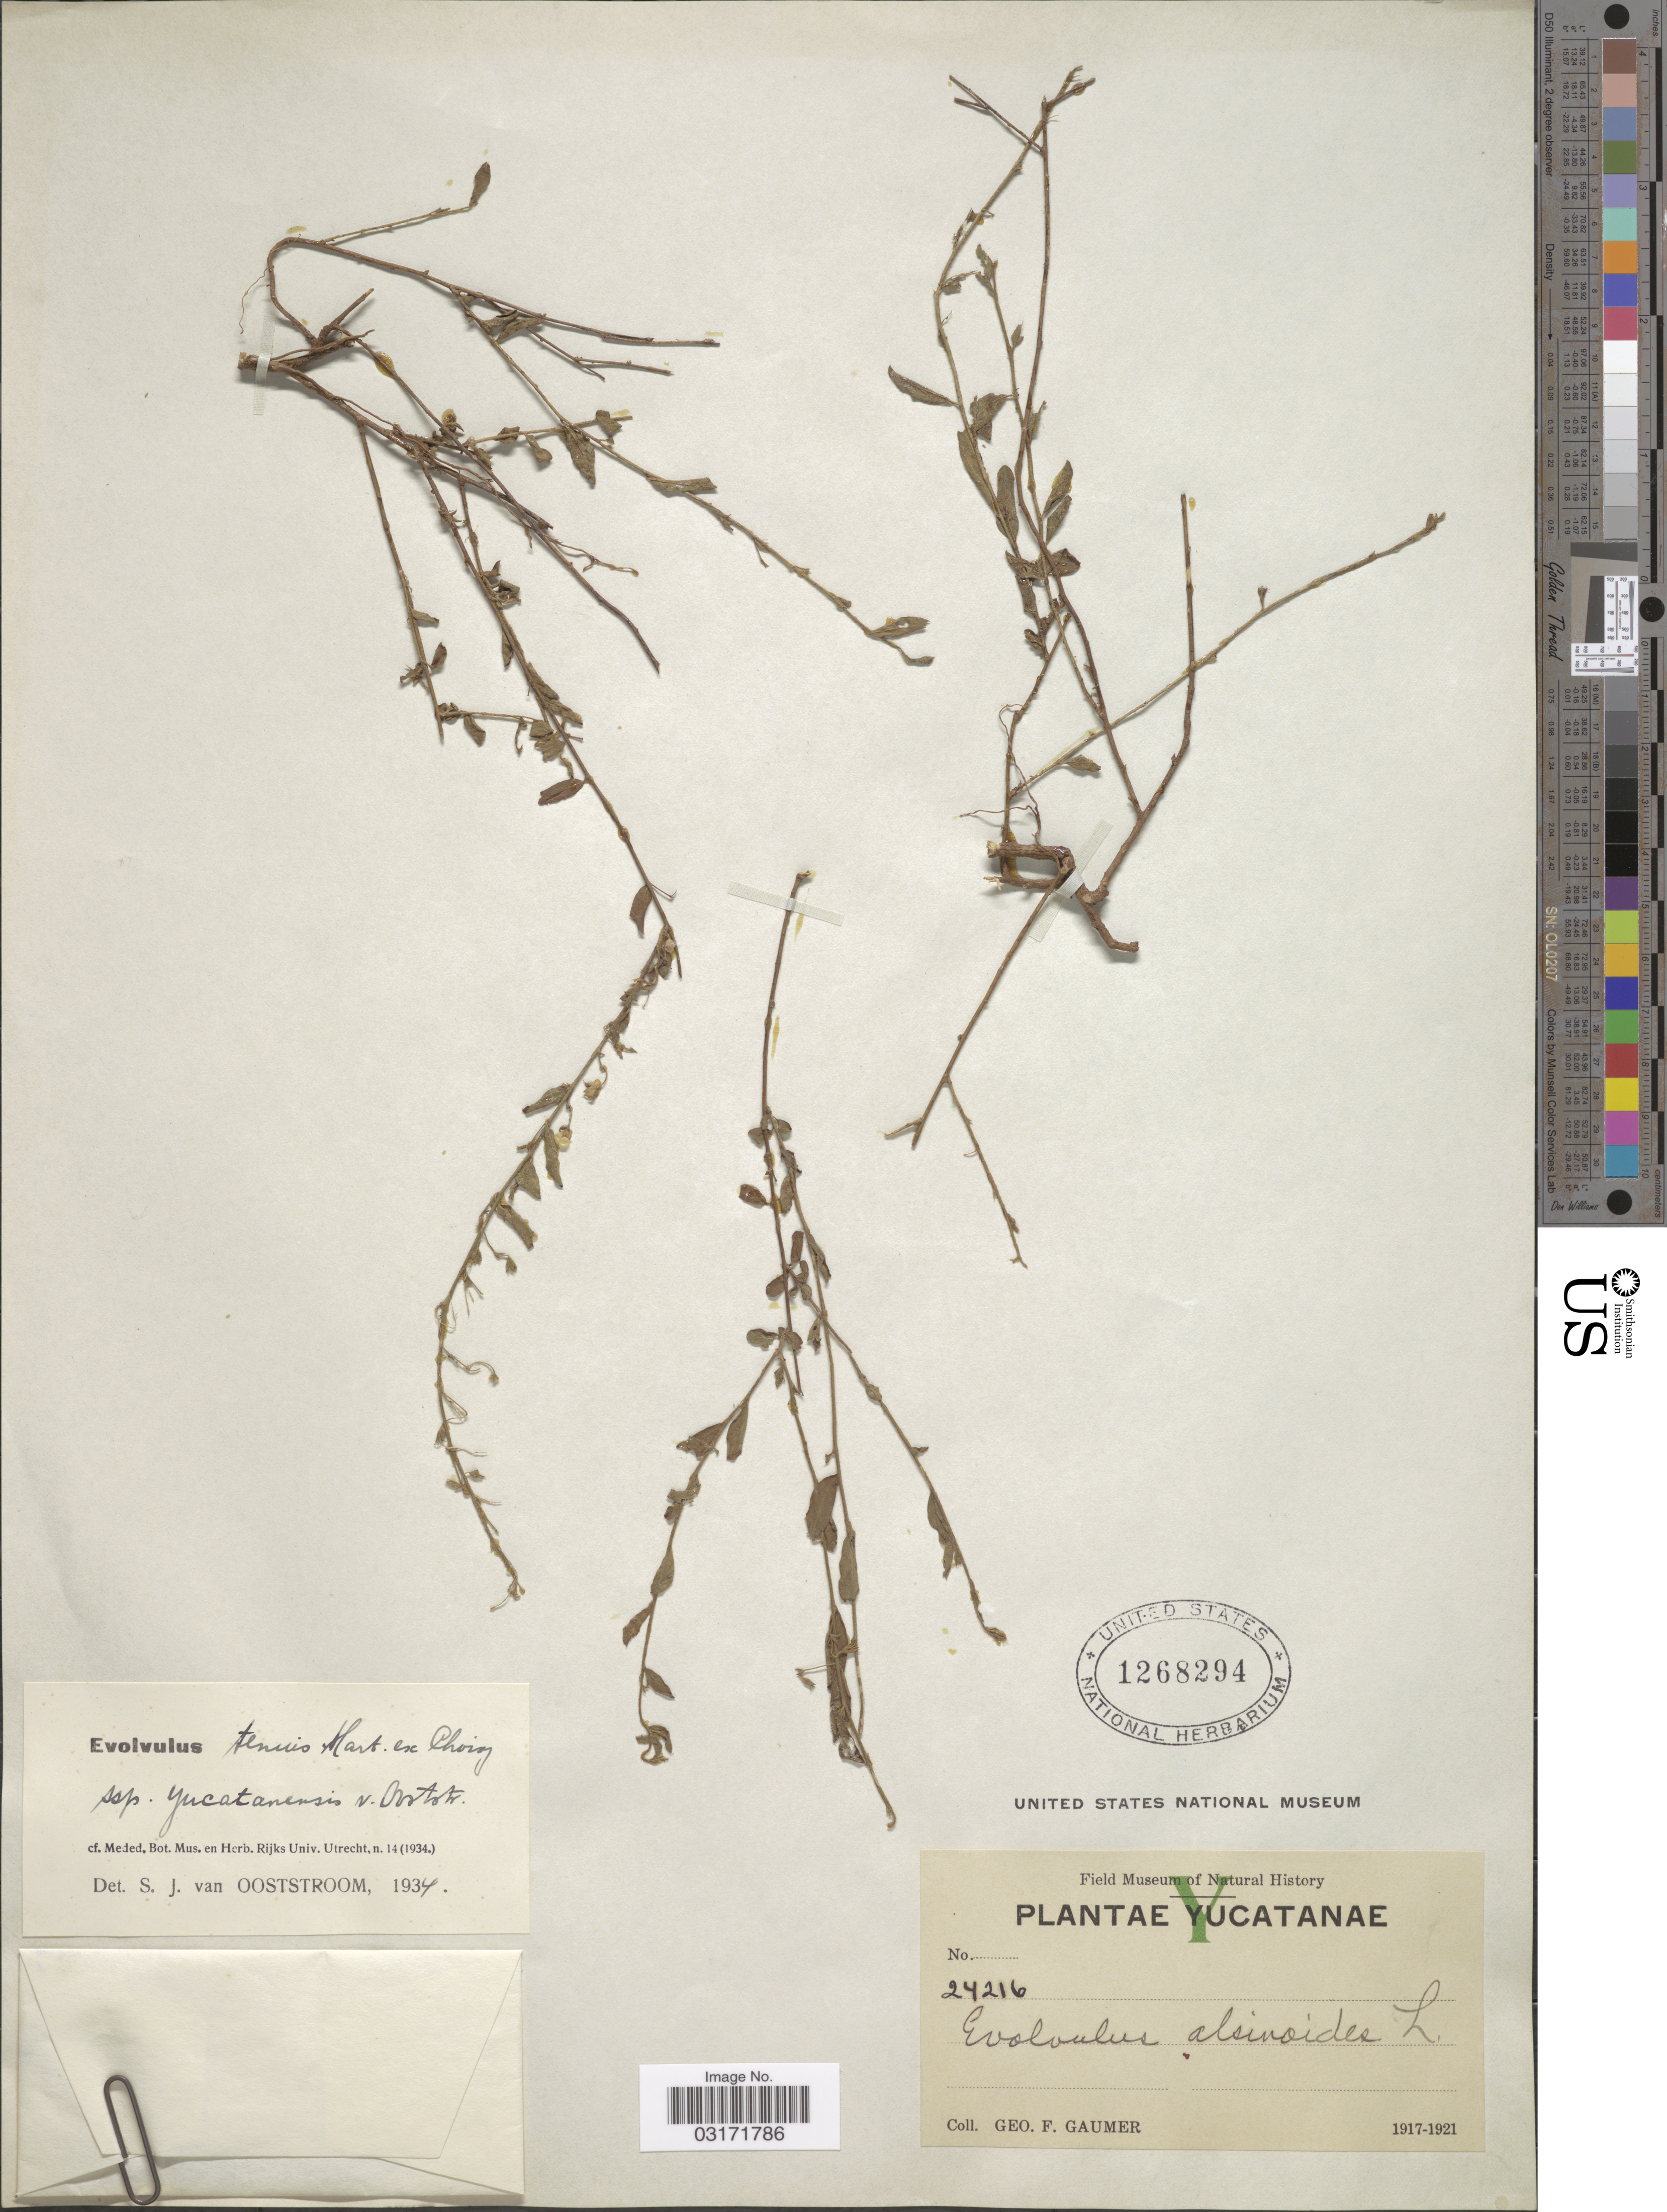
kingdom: Plantae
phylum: Tracheophyta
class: Magnoliopsida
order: Solanales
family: Convolvulaceae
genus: Evolvulus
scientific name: Evolvulus tenuis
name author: Mart. ex Choisy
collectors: G. F. Gaumer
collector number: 24216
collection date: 1917/1921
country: Mexico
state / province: Yucatán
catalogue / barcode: US 1268294